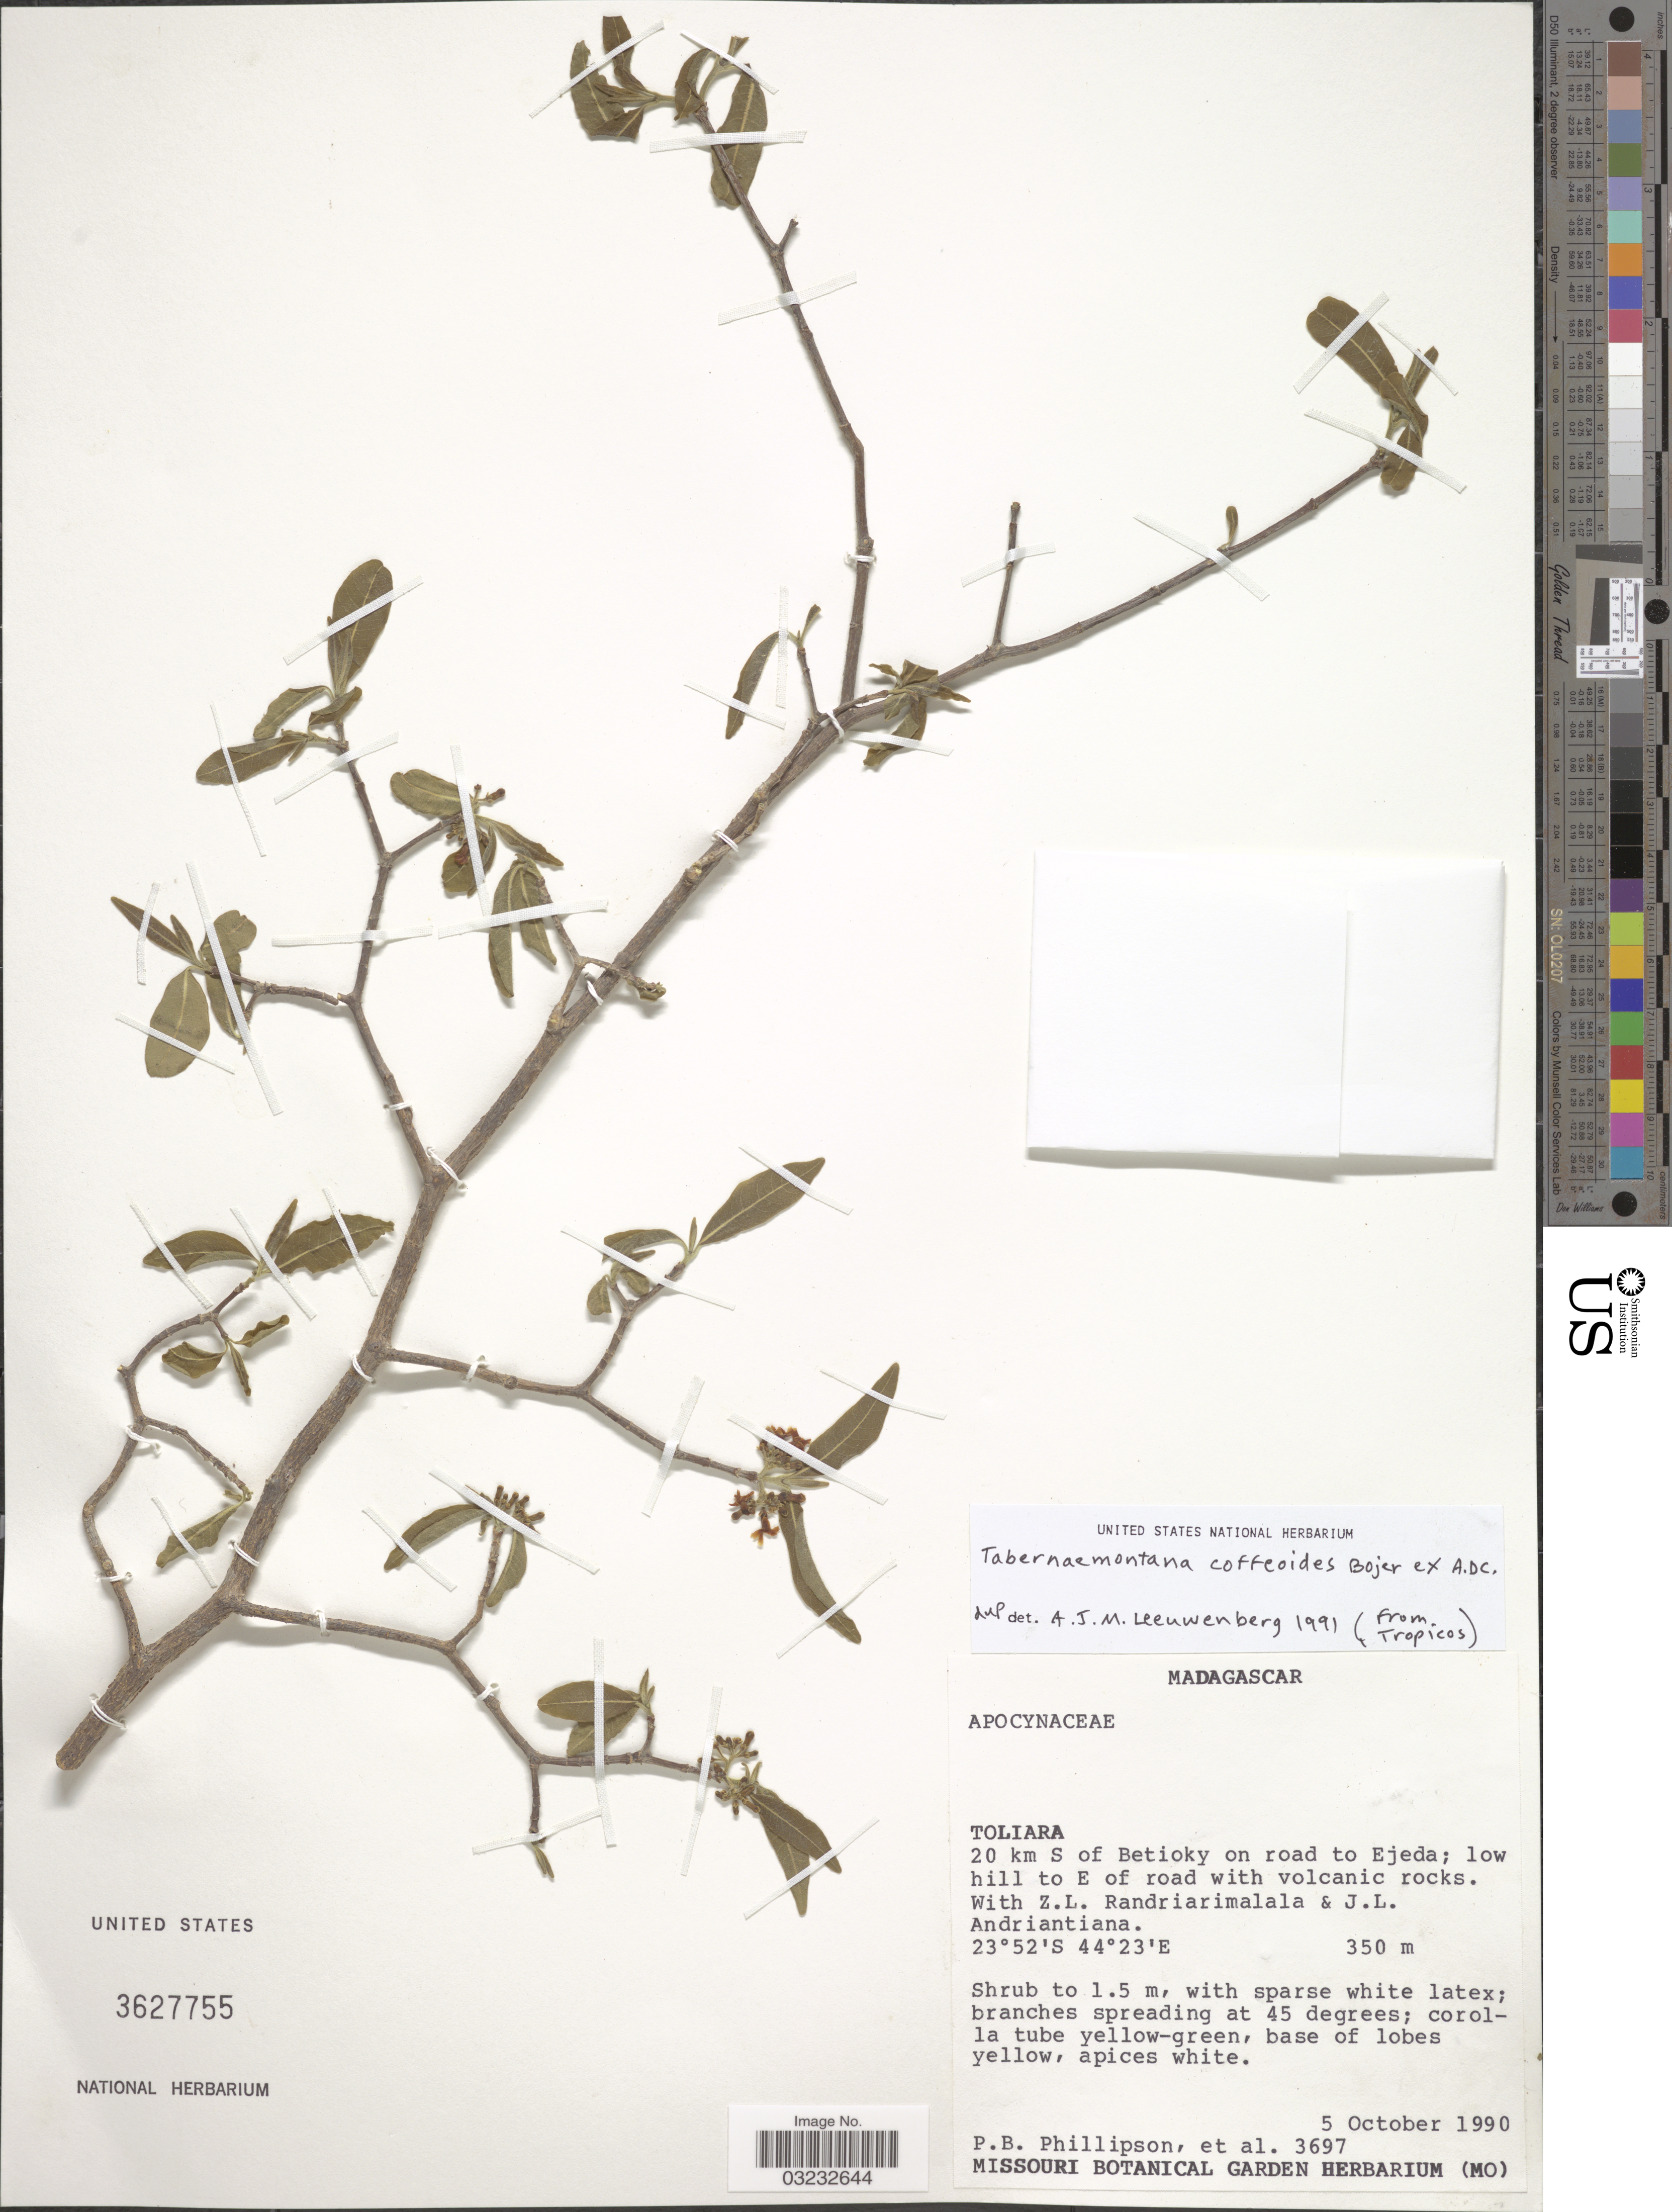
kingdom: Plantae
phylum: Tracheophyta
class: Magnoliopsida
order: Gentianales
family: Apocynaceae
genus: Tabernaemontana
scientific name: Tabernaemontana coffeoides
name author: Bojer ex A. DC.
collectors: P. B. Phillipson, Z. Randriarimalala & J. Andriantiana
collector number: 3697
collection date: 1990-10-05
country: Madagascar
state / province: Atsimo-Andrefana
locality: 20 km S of Betioky on road to Ejeda; low hill to E of road with volcanic rocks.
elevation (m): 350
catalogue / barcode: US 3627755